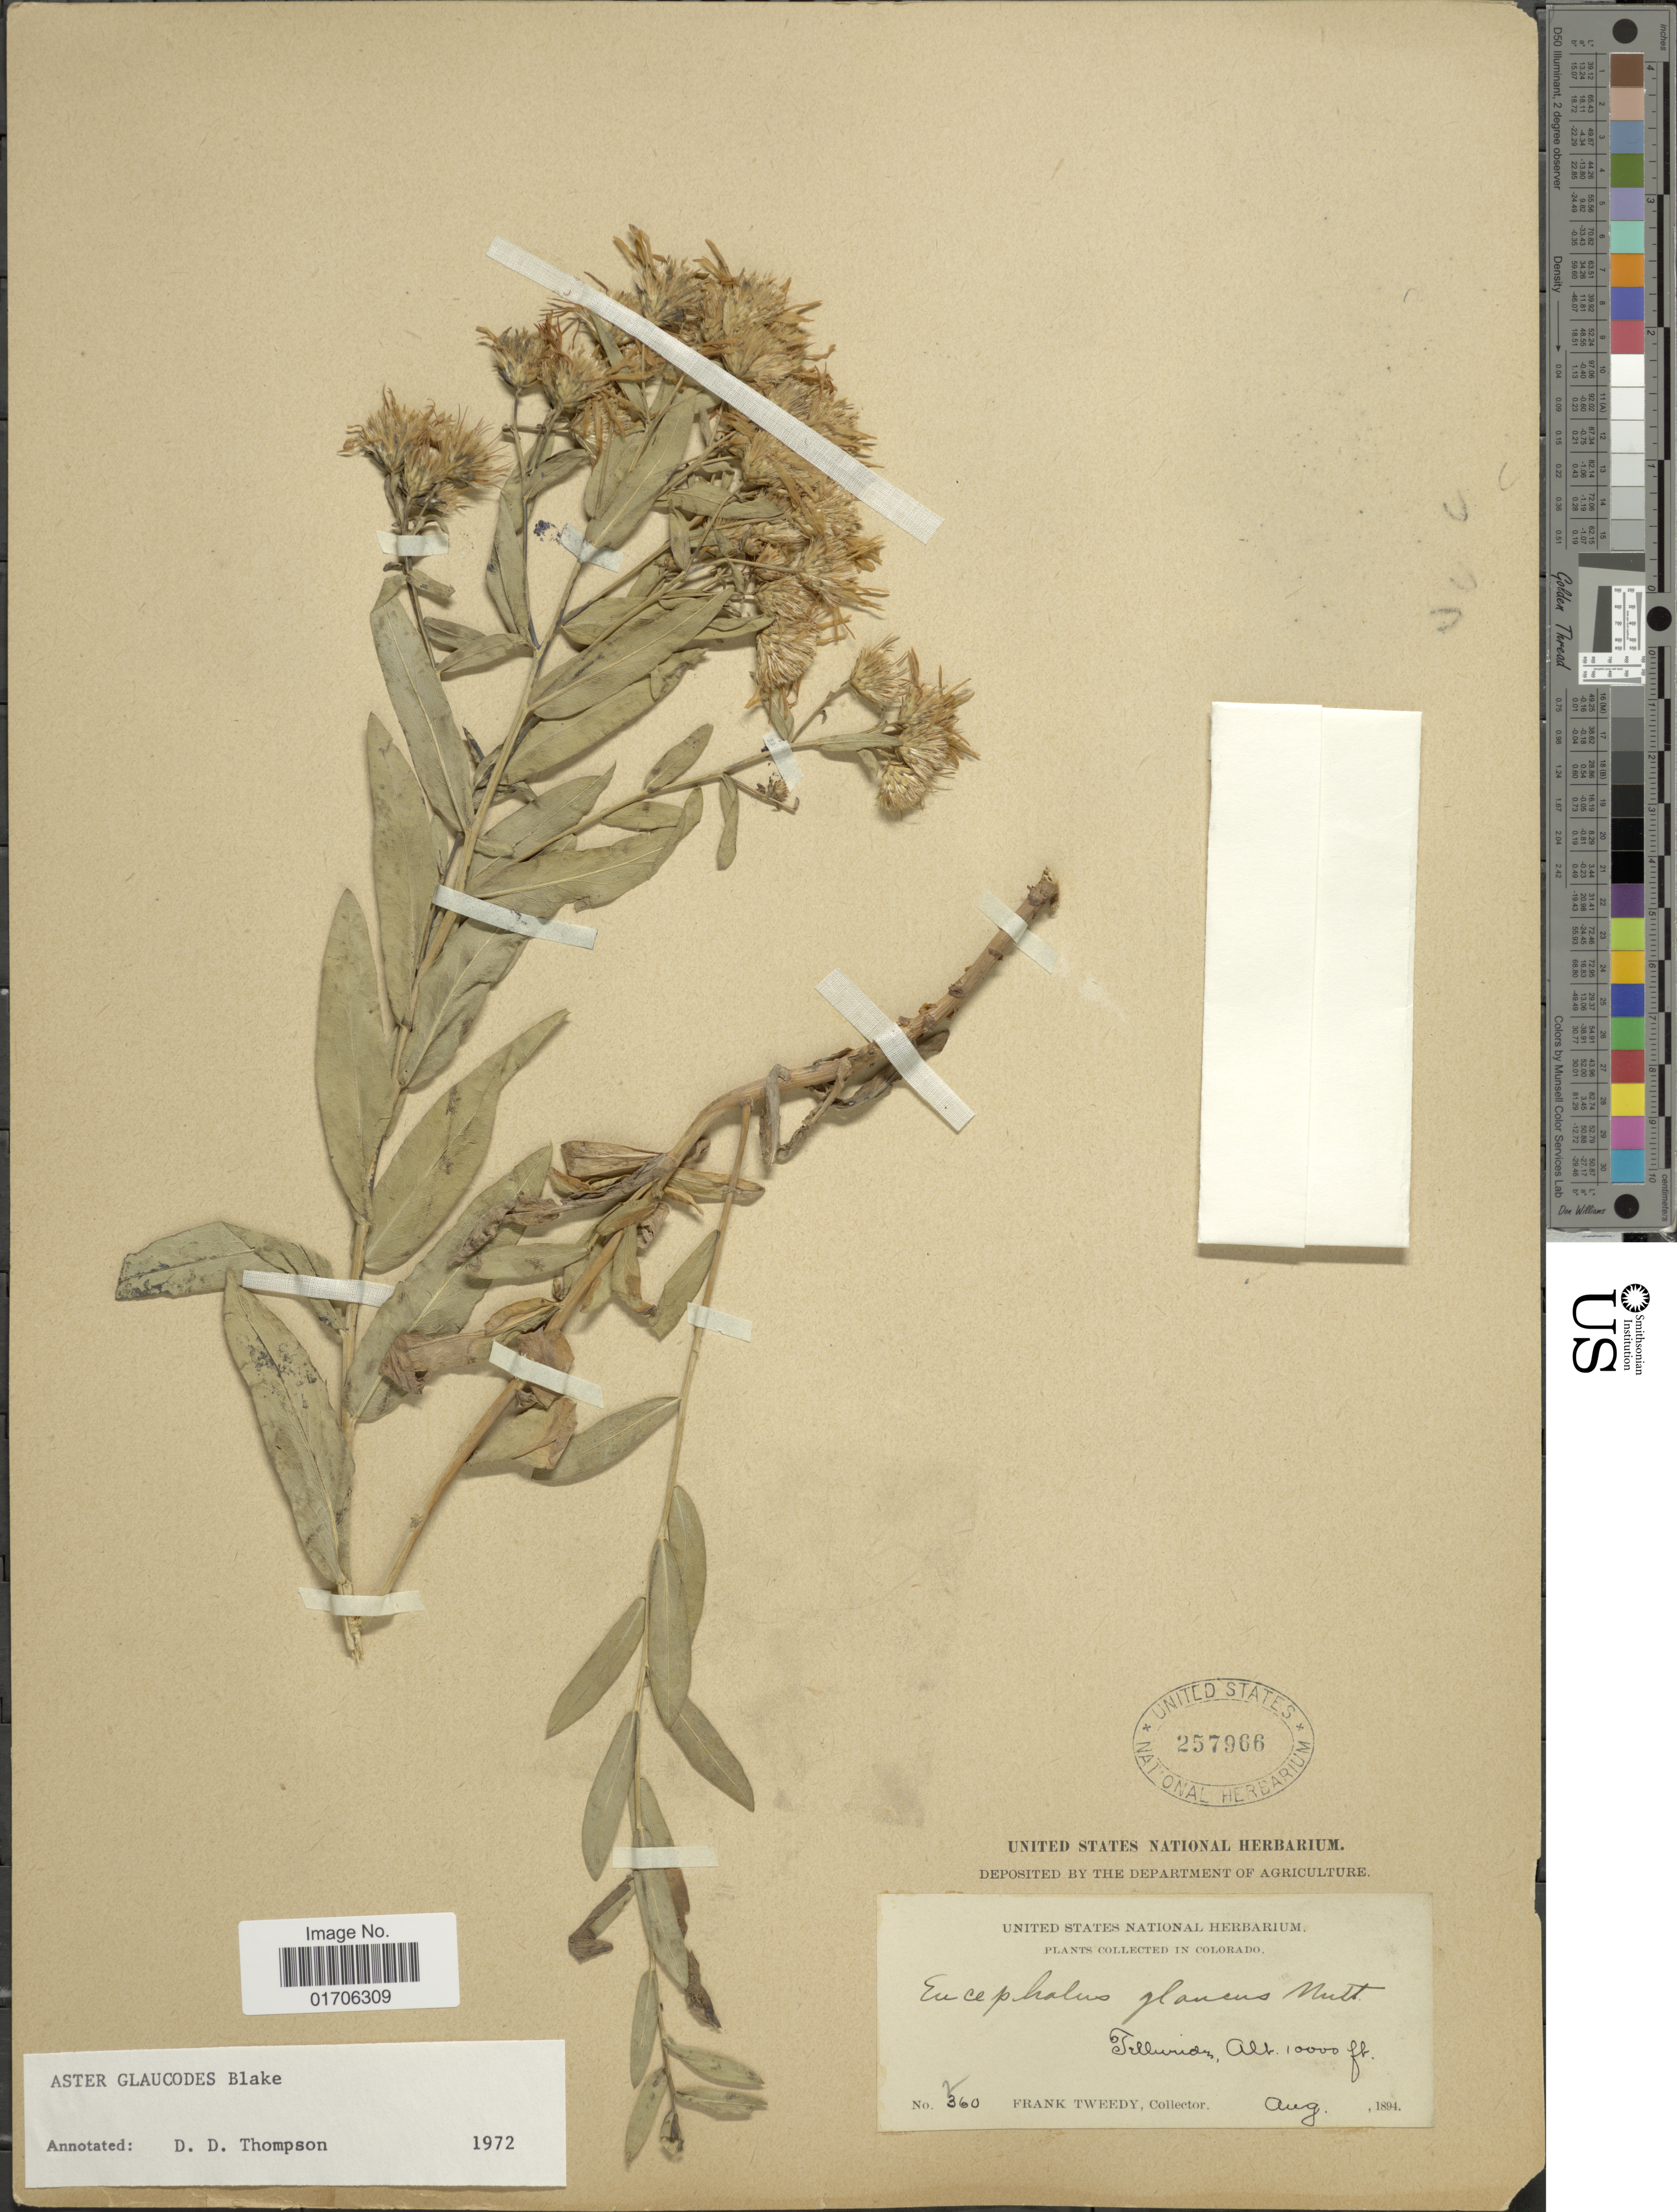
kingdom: Plantae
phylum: Tracheophyta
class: Magnoliopsida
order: Asterales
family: Asteraceae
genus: Eurybia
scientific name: Eurybia glauca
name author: (Nutt.) G.L. Nesom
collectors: F. Tweedy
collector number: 260*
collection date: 1894-08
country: United States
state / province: Colorado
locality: Telluride.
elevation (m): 3048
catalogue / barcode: US 257966